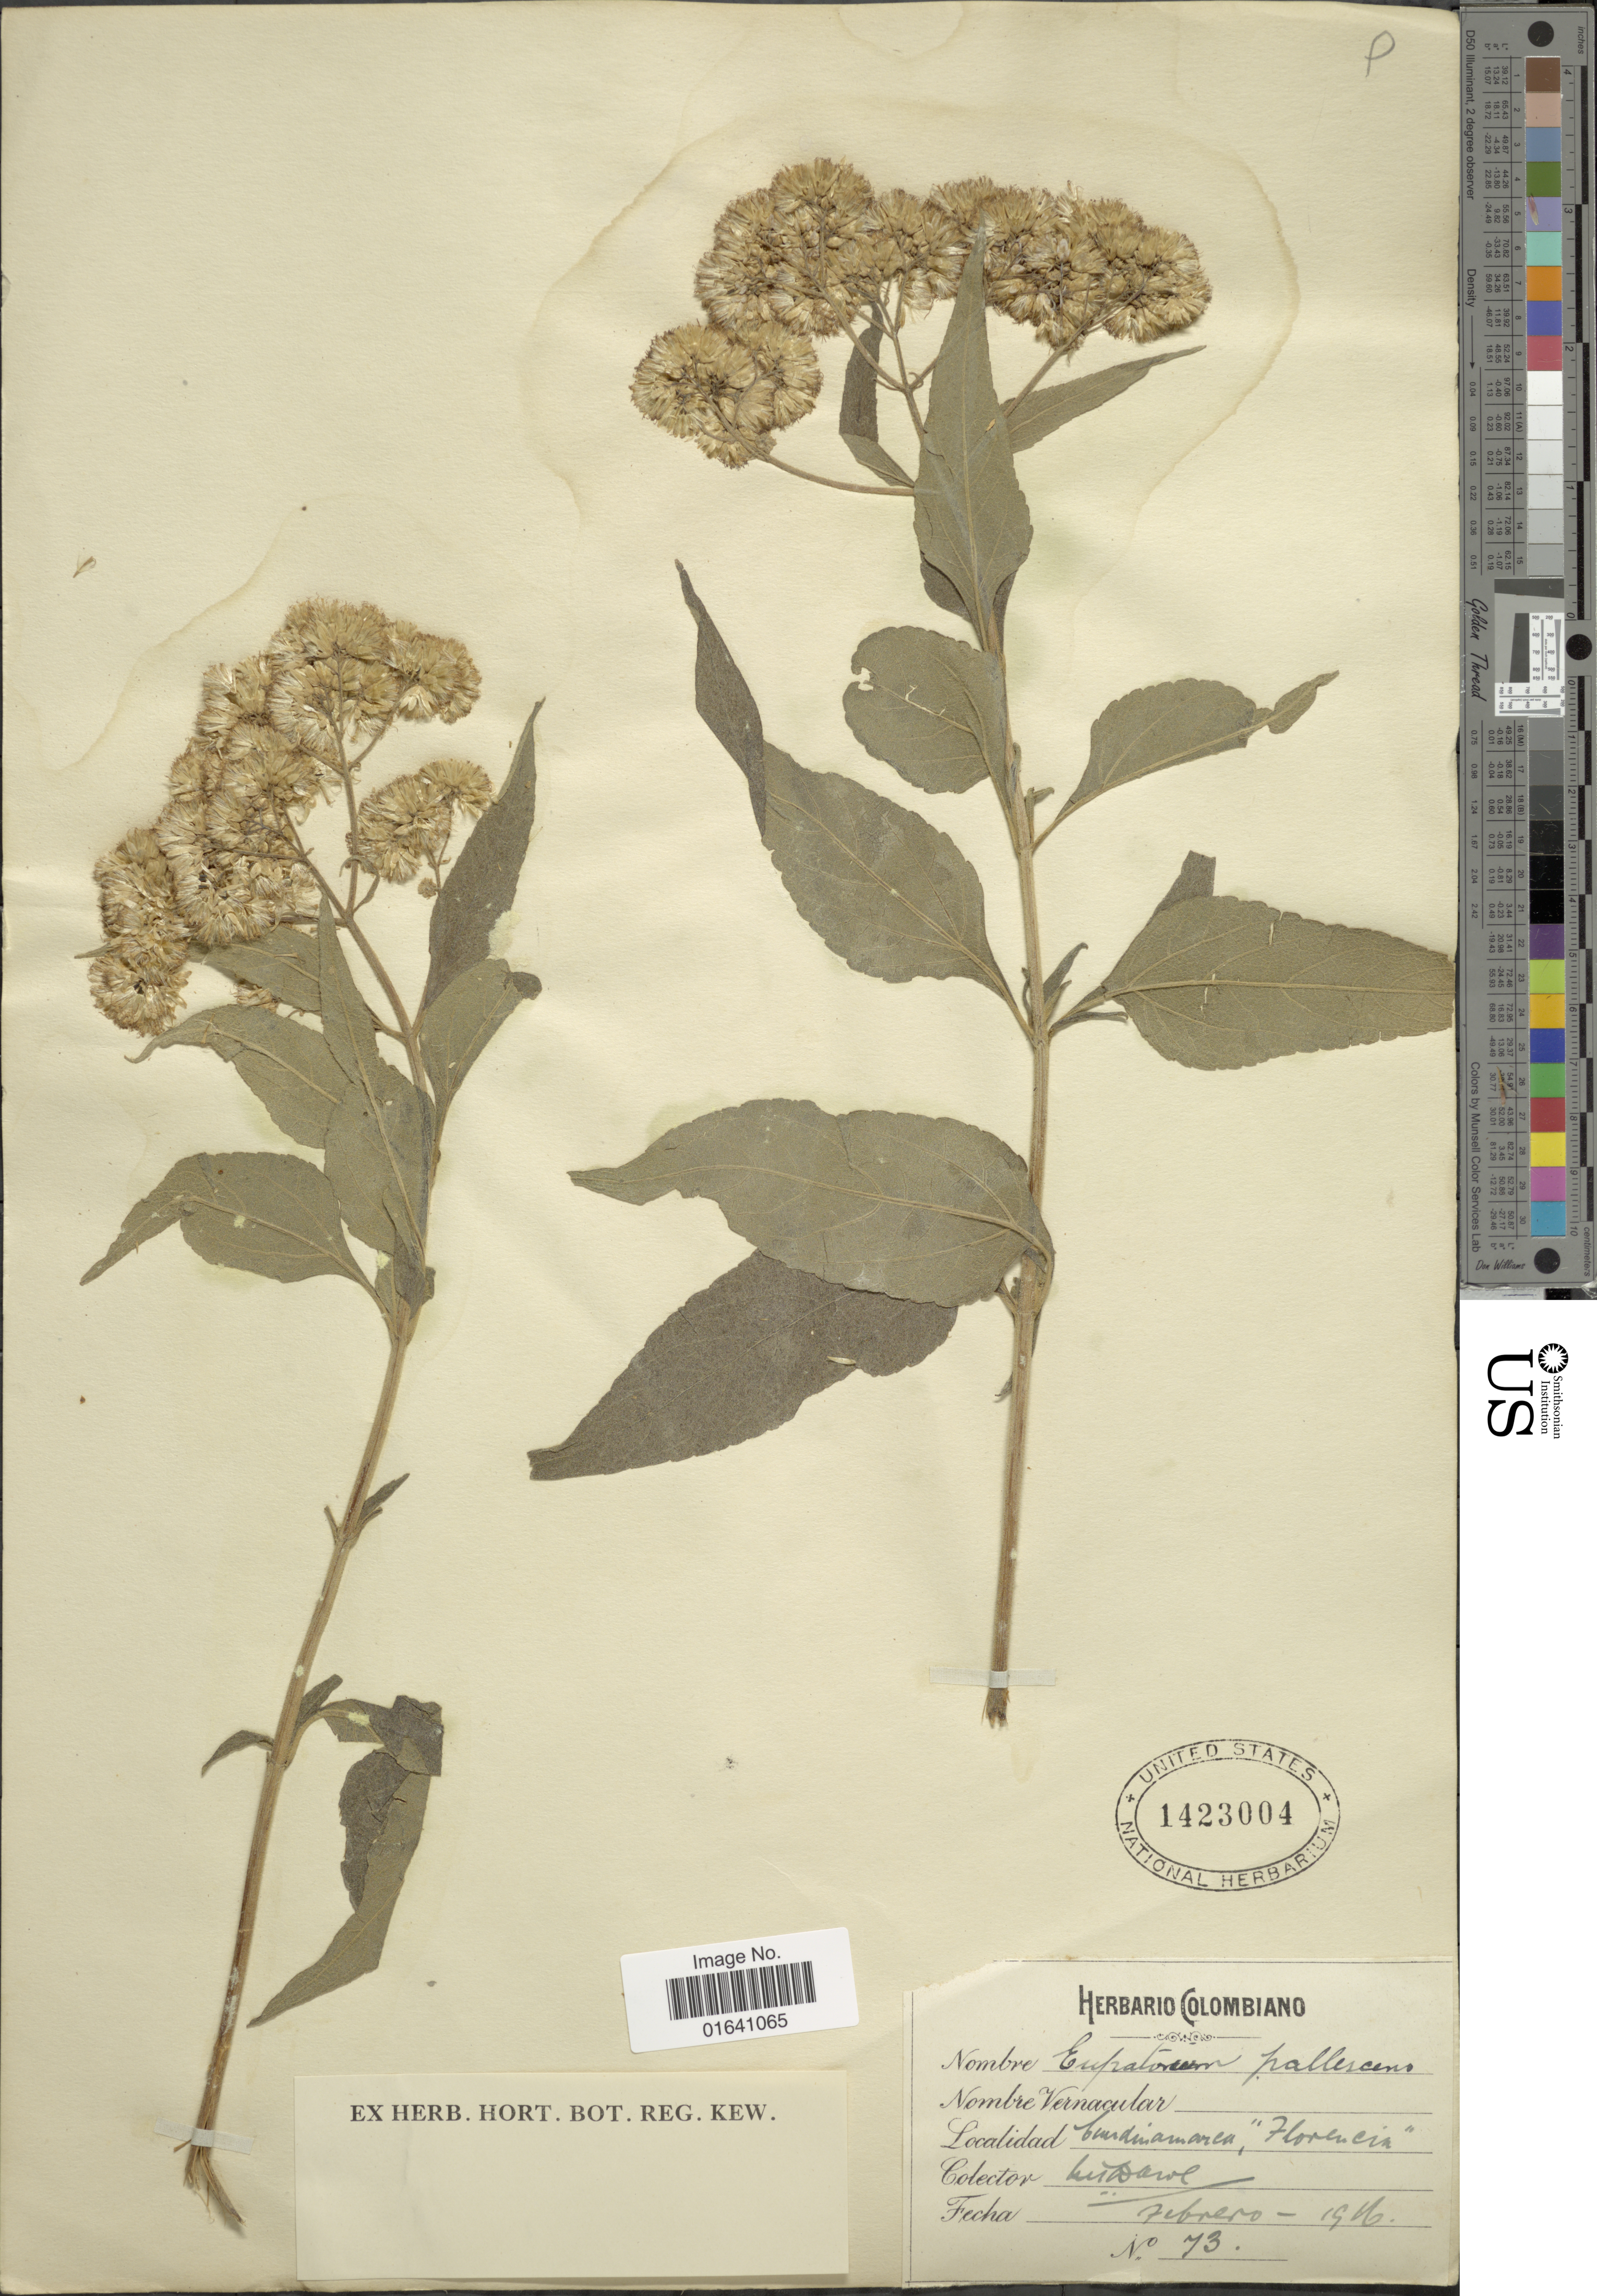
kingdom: Plantae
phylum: Tracheophyta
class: Magnoliopsida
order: Asterales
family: Asteraceae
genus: Austroeupatorium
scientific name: Austroeupatorium inulaefolium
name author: (Kunth) R.M. King & H. Rob.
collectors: M. T. Dawe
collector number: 73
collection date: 1916-02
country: Colombia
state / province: Cundinamarca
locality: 'floremcia'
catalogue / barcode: US 1423004